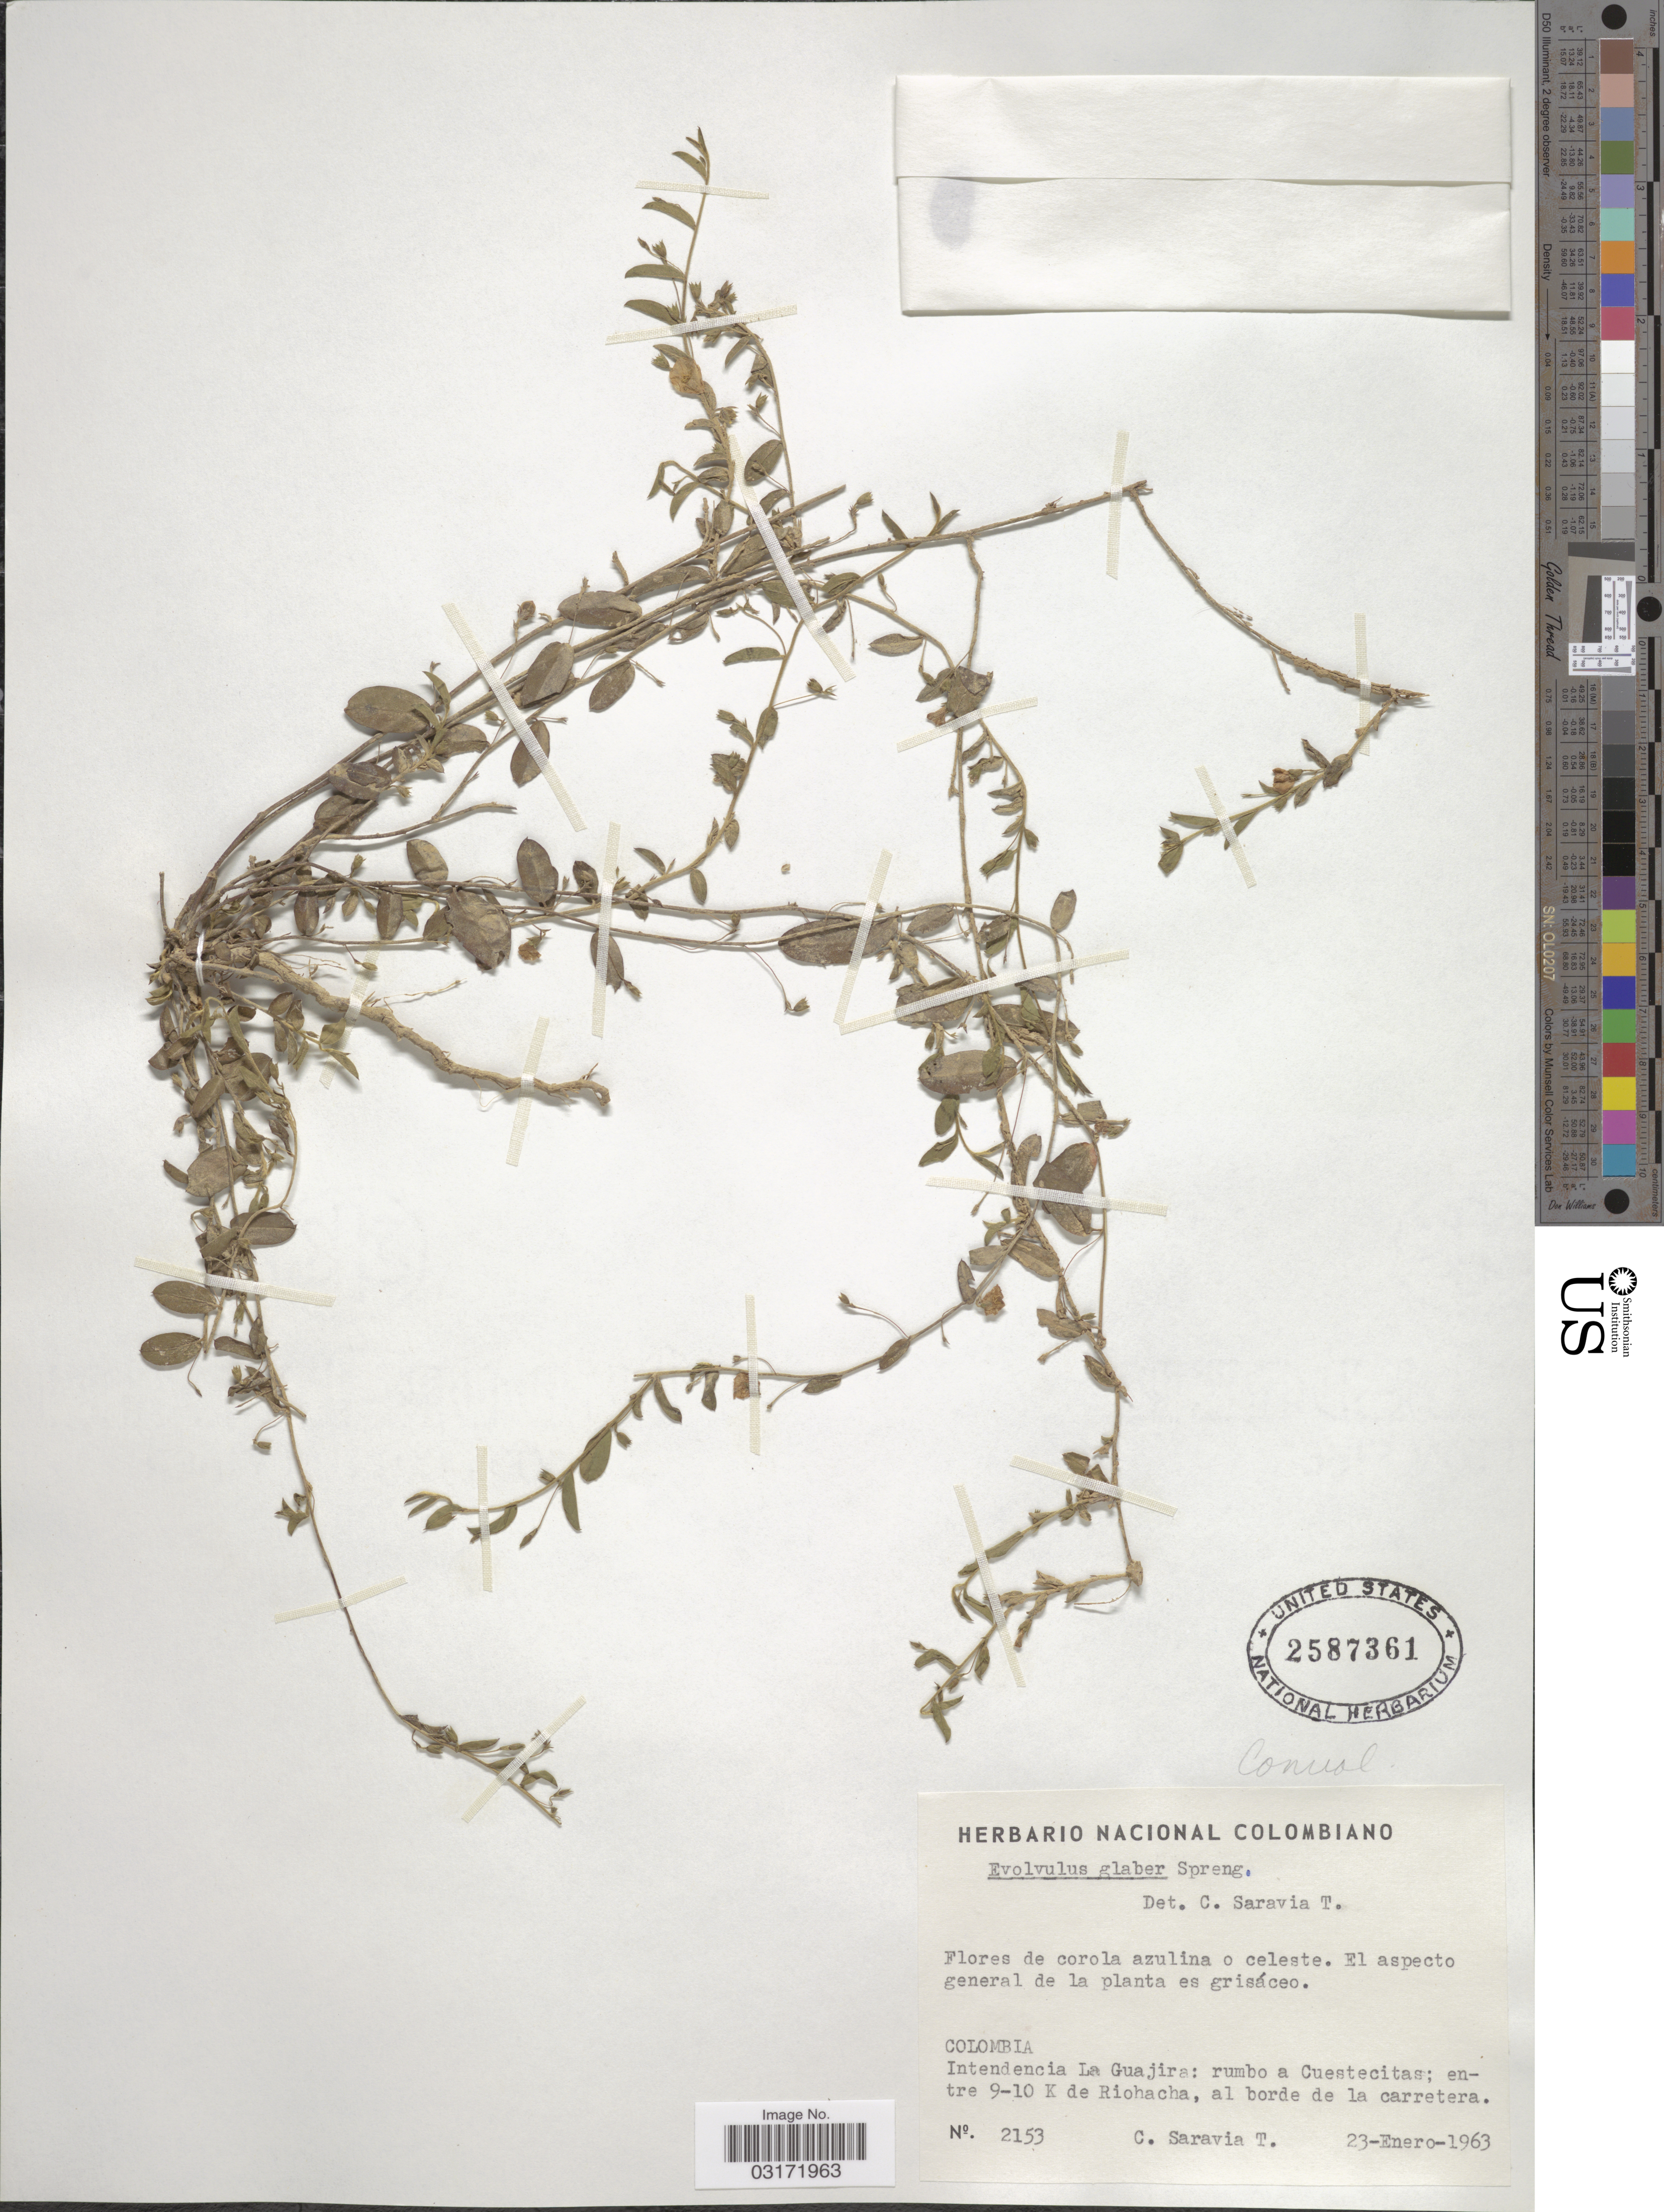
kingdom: Plantae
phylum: Tracheophyta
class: Magnoliopsida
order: Solanales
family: Convolvulaceae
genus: Evolvulus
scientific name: Evolvulus glaber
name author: Spreng.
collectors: C. Saravia T.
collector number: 2153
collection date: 1963-01-23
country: Colombia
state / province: La Guajira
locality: Intendencia La Guajira: rumbo a Cuestecitas; entre 9-10 K de Riohacha, al borde de la carretera.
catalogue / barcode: US 2587361